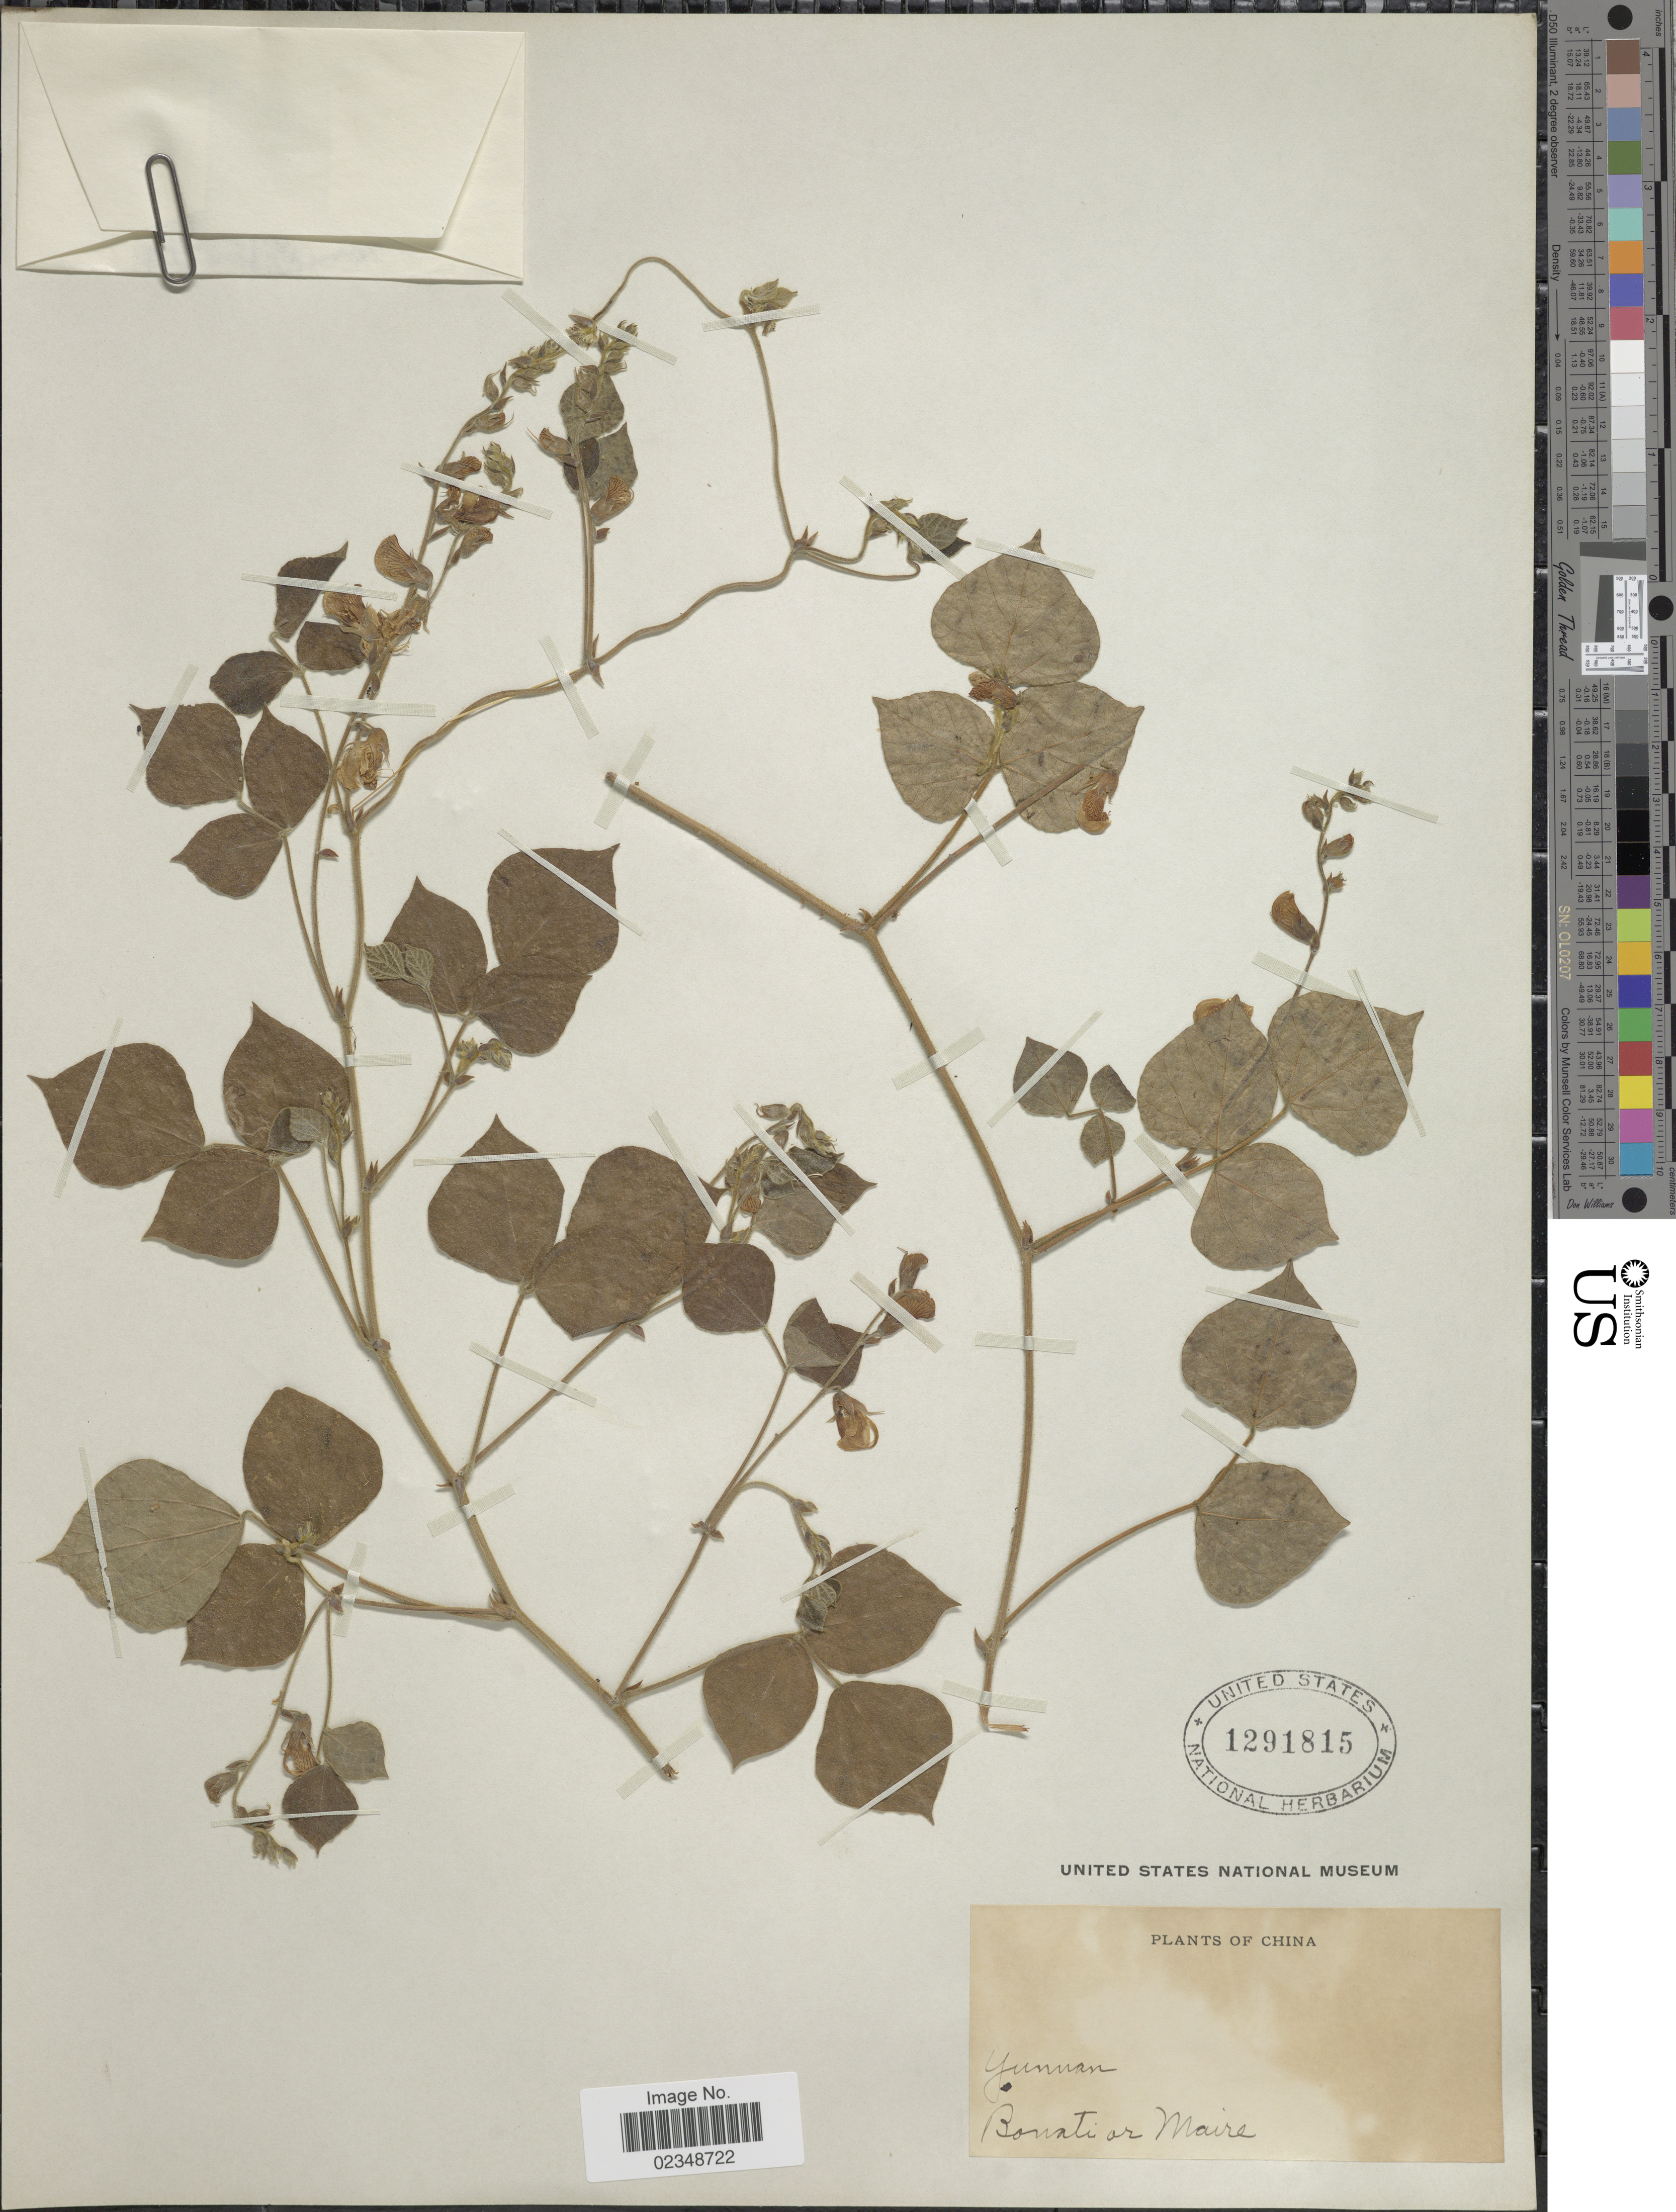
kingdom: Plantae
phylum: Tracheophyta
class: Magnoliopsida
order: Fabales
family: Fabaceae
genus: Rhynchosia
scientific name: Rhynchosia sp.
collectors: -. Bonati & Maire, --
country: China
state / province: Yunnan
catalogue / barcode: US 1291815